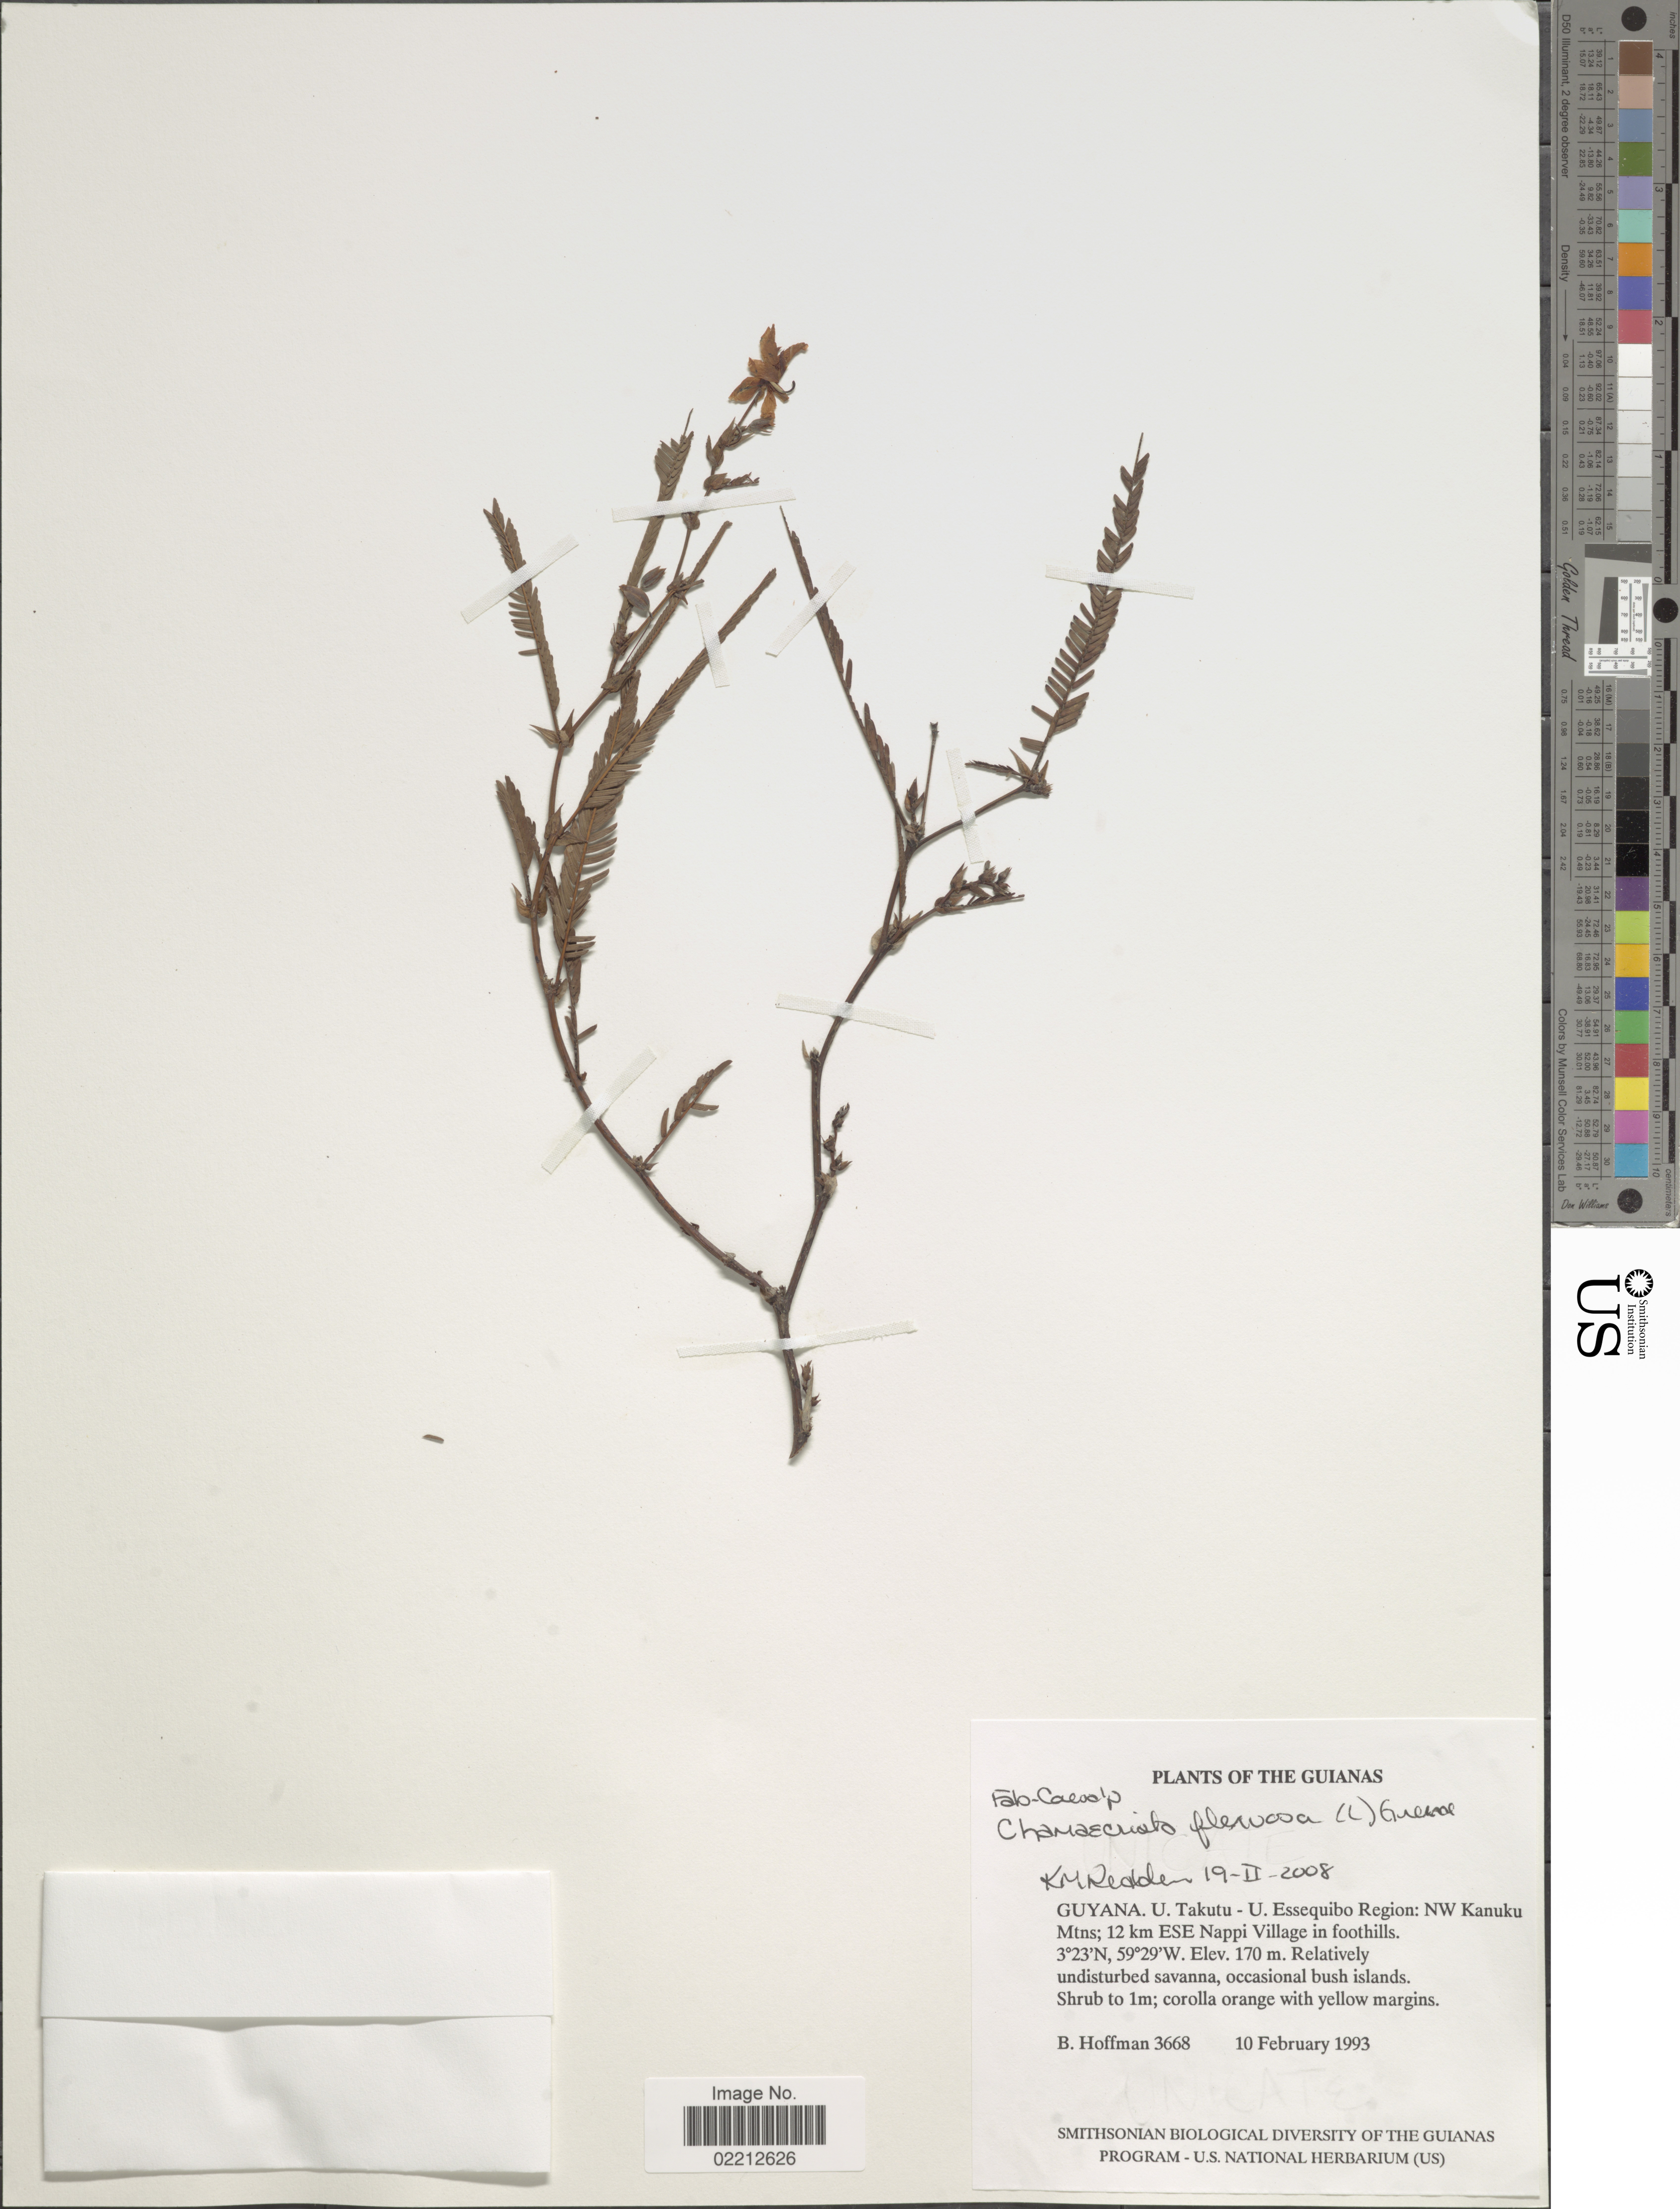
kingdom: Plantae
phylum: Tracheophyta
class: Magnoliopsida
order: Fabales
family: Fabaceae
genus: Chamaecrista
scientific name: Chamaecrista flexuosa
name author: (L.) Greene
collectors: B. Hoffman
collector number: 3668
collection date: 1993-02-10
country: Guyana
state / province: U. Takutu-U. Essequibo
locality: Region: Nw Kanuku Mtns; 12 km ESE Nappi Village in foothills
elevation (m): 170